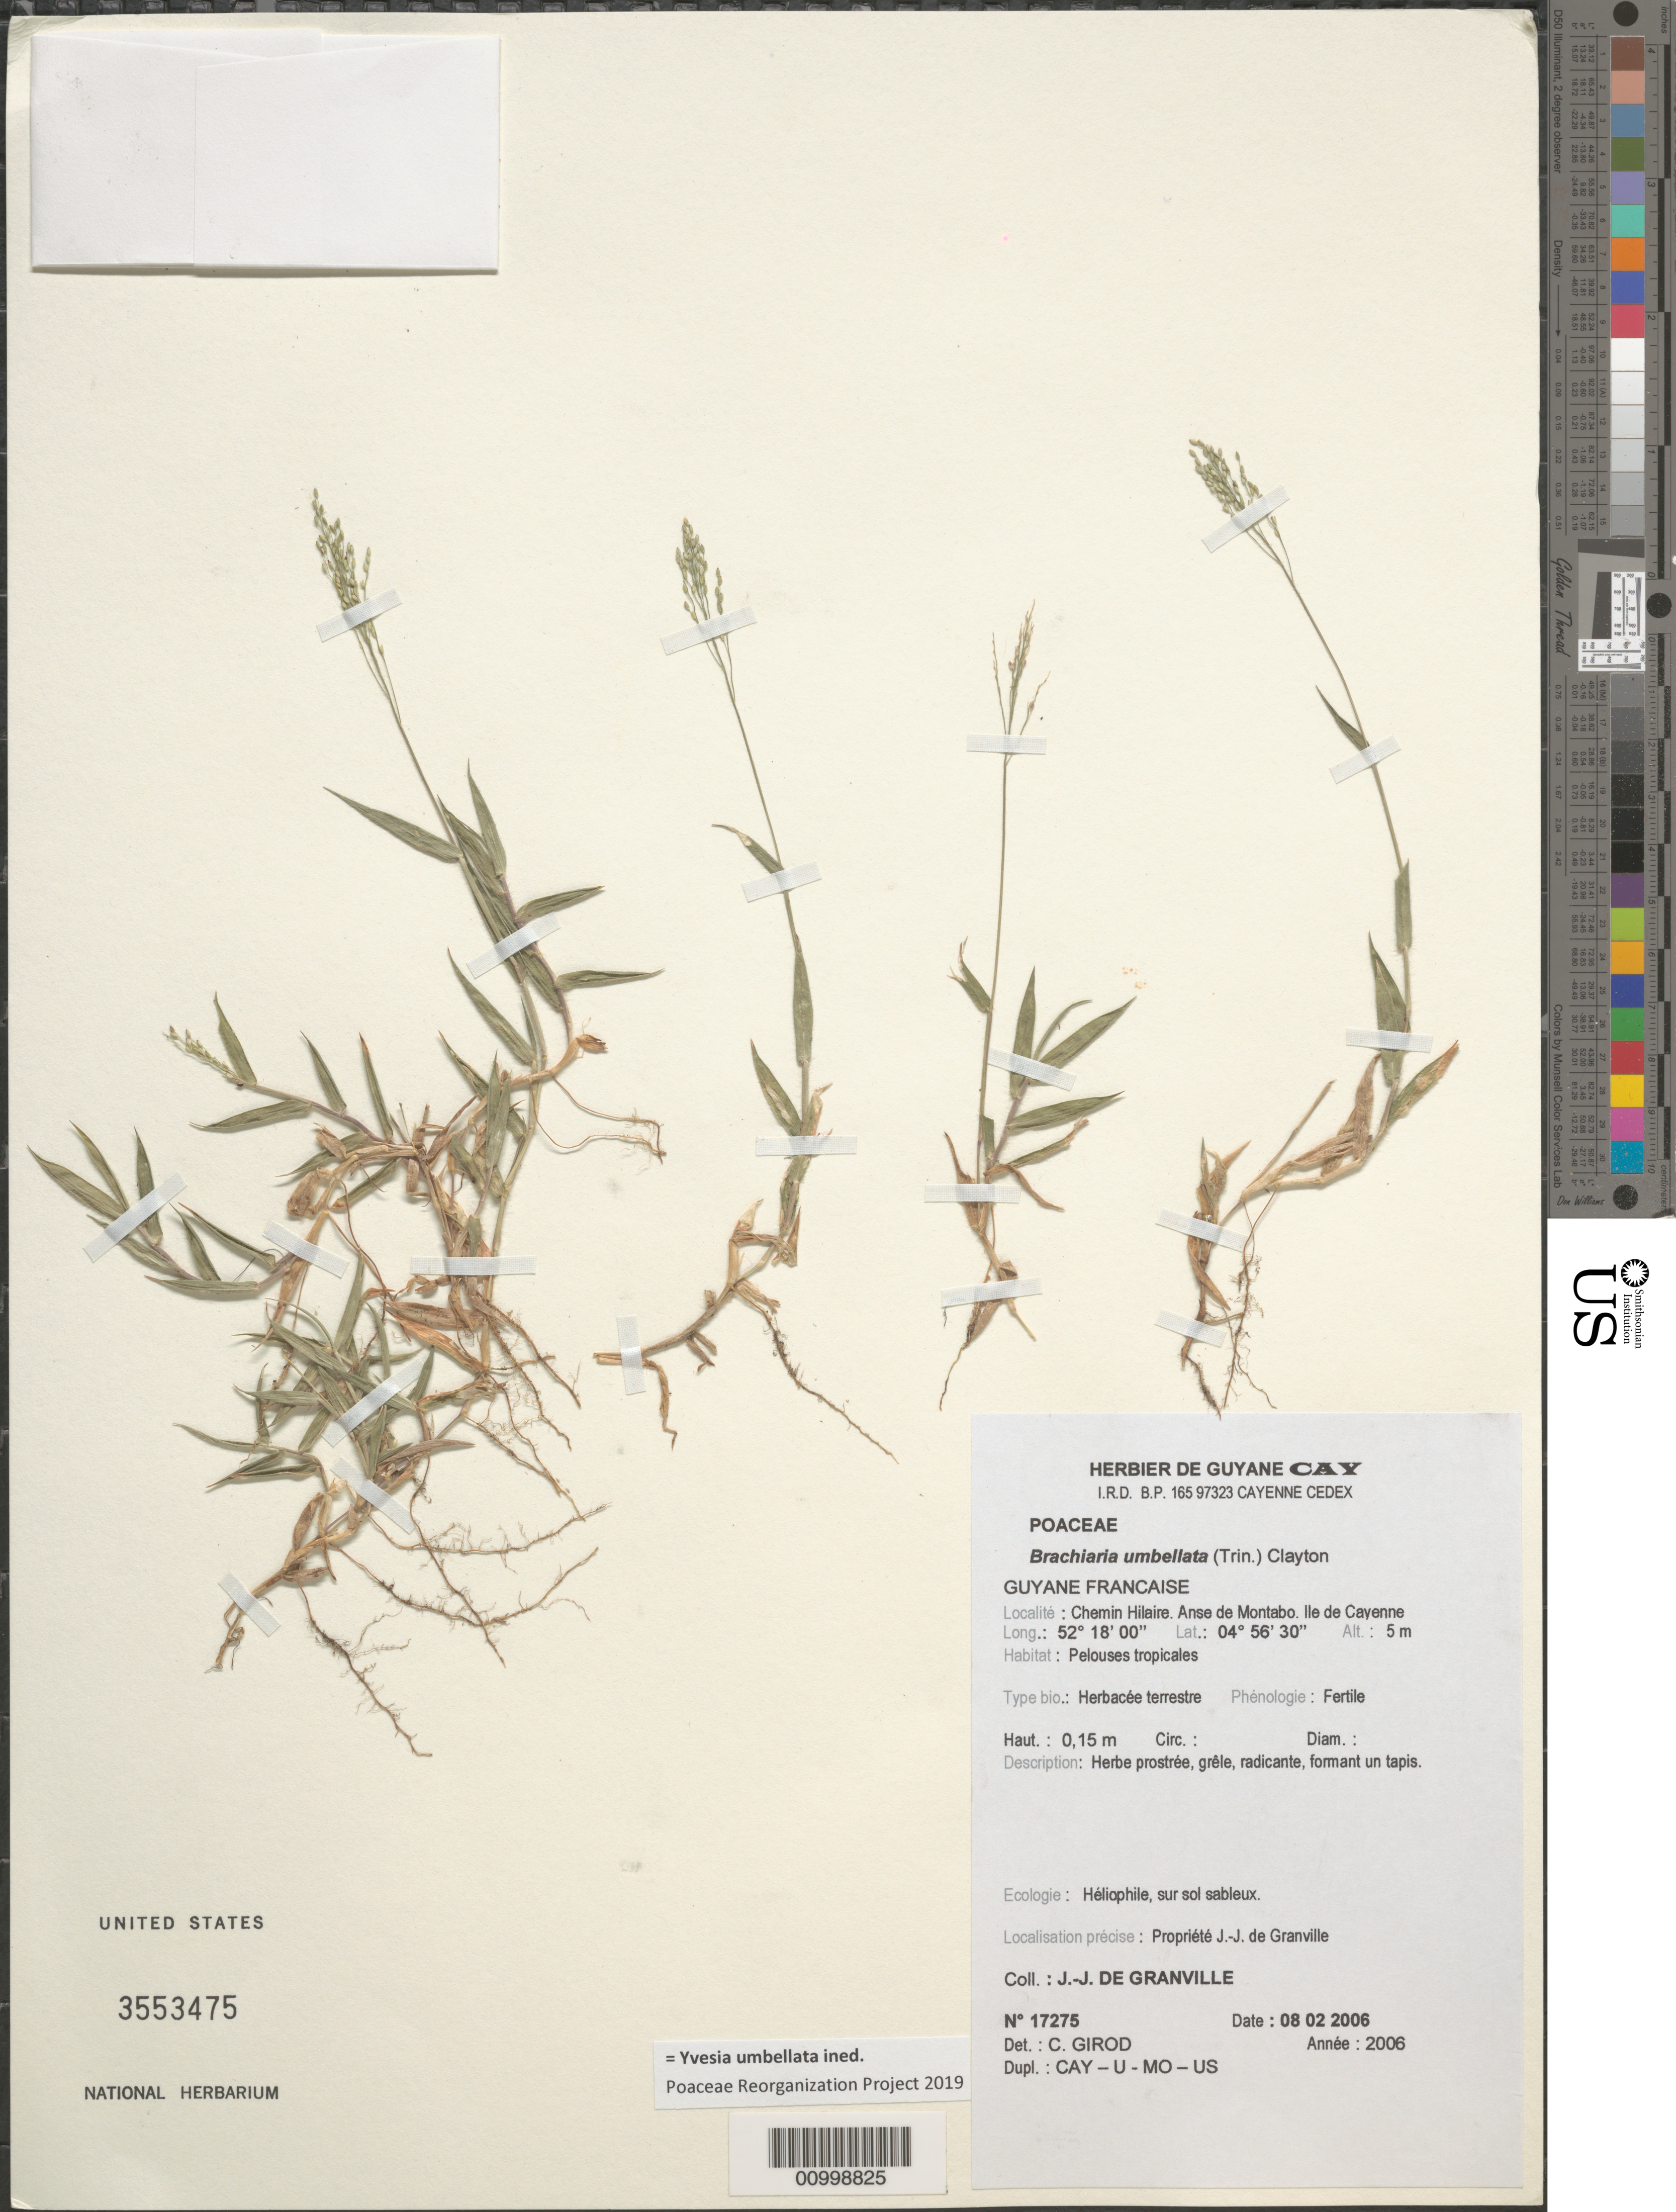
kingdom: Plantae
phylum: Tracheophyta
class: Liliopsida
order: Poales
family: Poaceae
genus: Brachiaria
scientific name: Brachiaria umbellata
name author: (Trin.) Clayton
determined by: Girod, C.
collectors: J.-J. de Granville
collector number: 17275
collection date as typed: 8-Feb-06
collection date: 2006-02-08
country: French Guiana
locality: Chemin Hilaire. Anse de Montabo. Ile de Cayenne. Propriete J.J. de Granville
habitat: Pelouses tropicales. Heliophile, sur sol sableaux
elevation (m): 5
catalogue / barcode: US 3553475